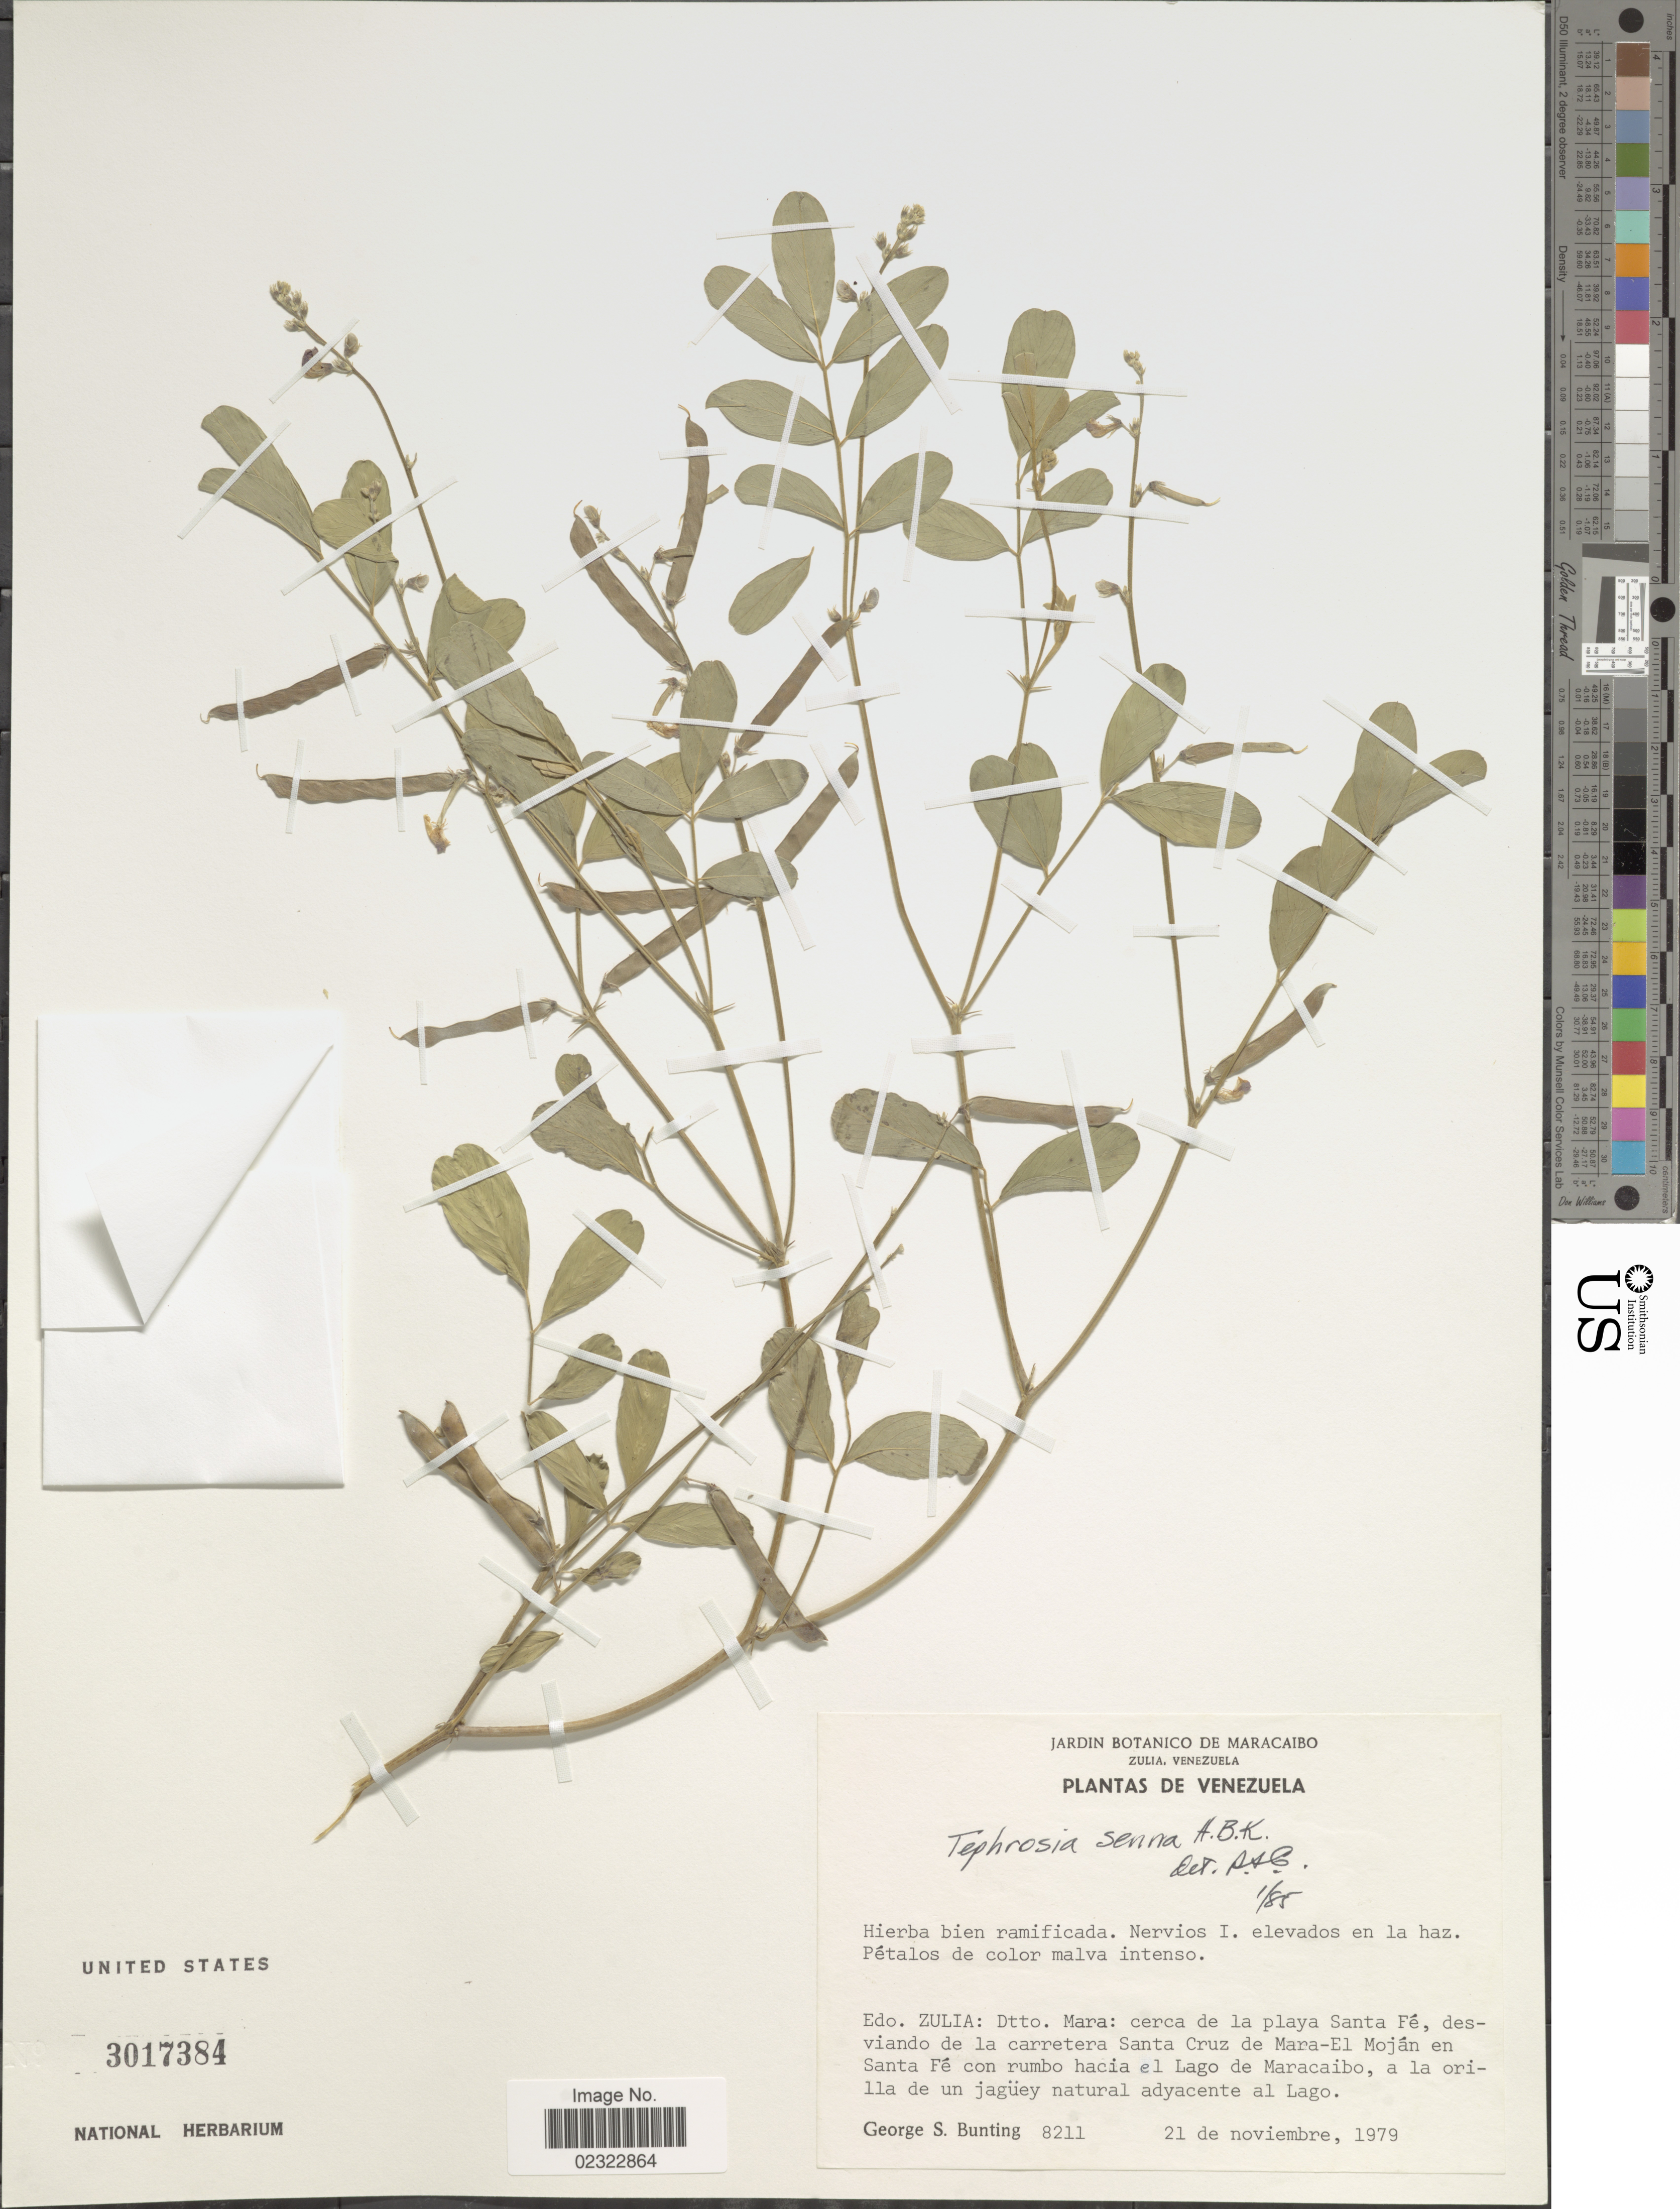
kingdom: Plantae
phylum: Tracheophyta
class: Magnoliopsida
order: Fabales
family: Fabaceae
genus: Tephrosia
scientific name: Tephrosia senna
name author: Kunth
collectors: G. S. Bunting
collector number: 8211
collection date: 1979-11-21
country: Venezuela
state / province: Zulia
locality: Edo. Zulia: Dtto. mara: cerca de la playa Santa Fe, desviando de la carretera Santa Cruz de Mara-El Mojan en Santa Fe con rumbo hacia el lago de Maracaibo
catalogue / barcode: US 3017384